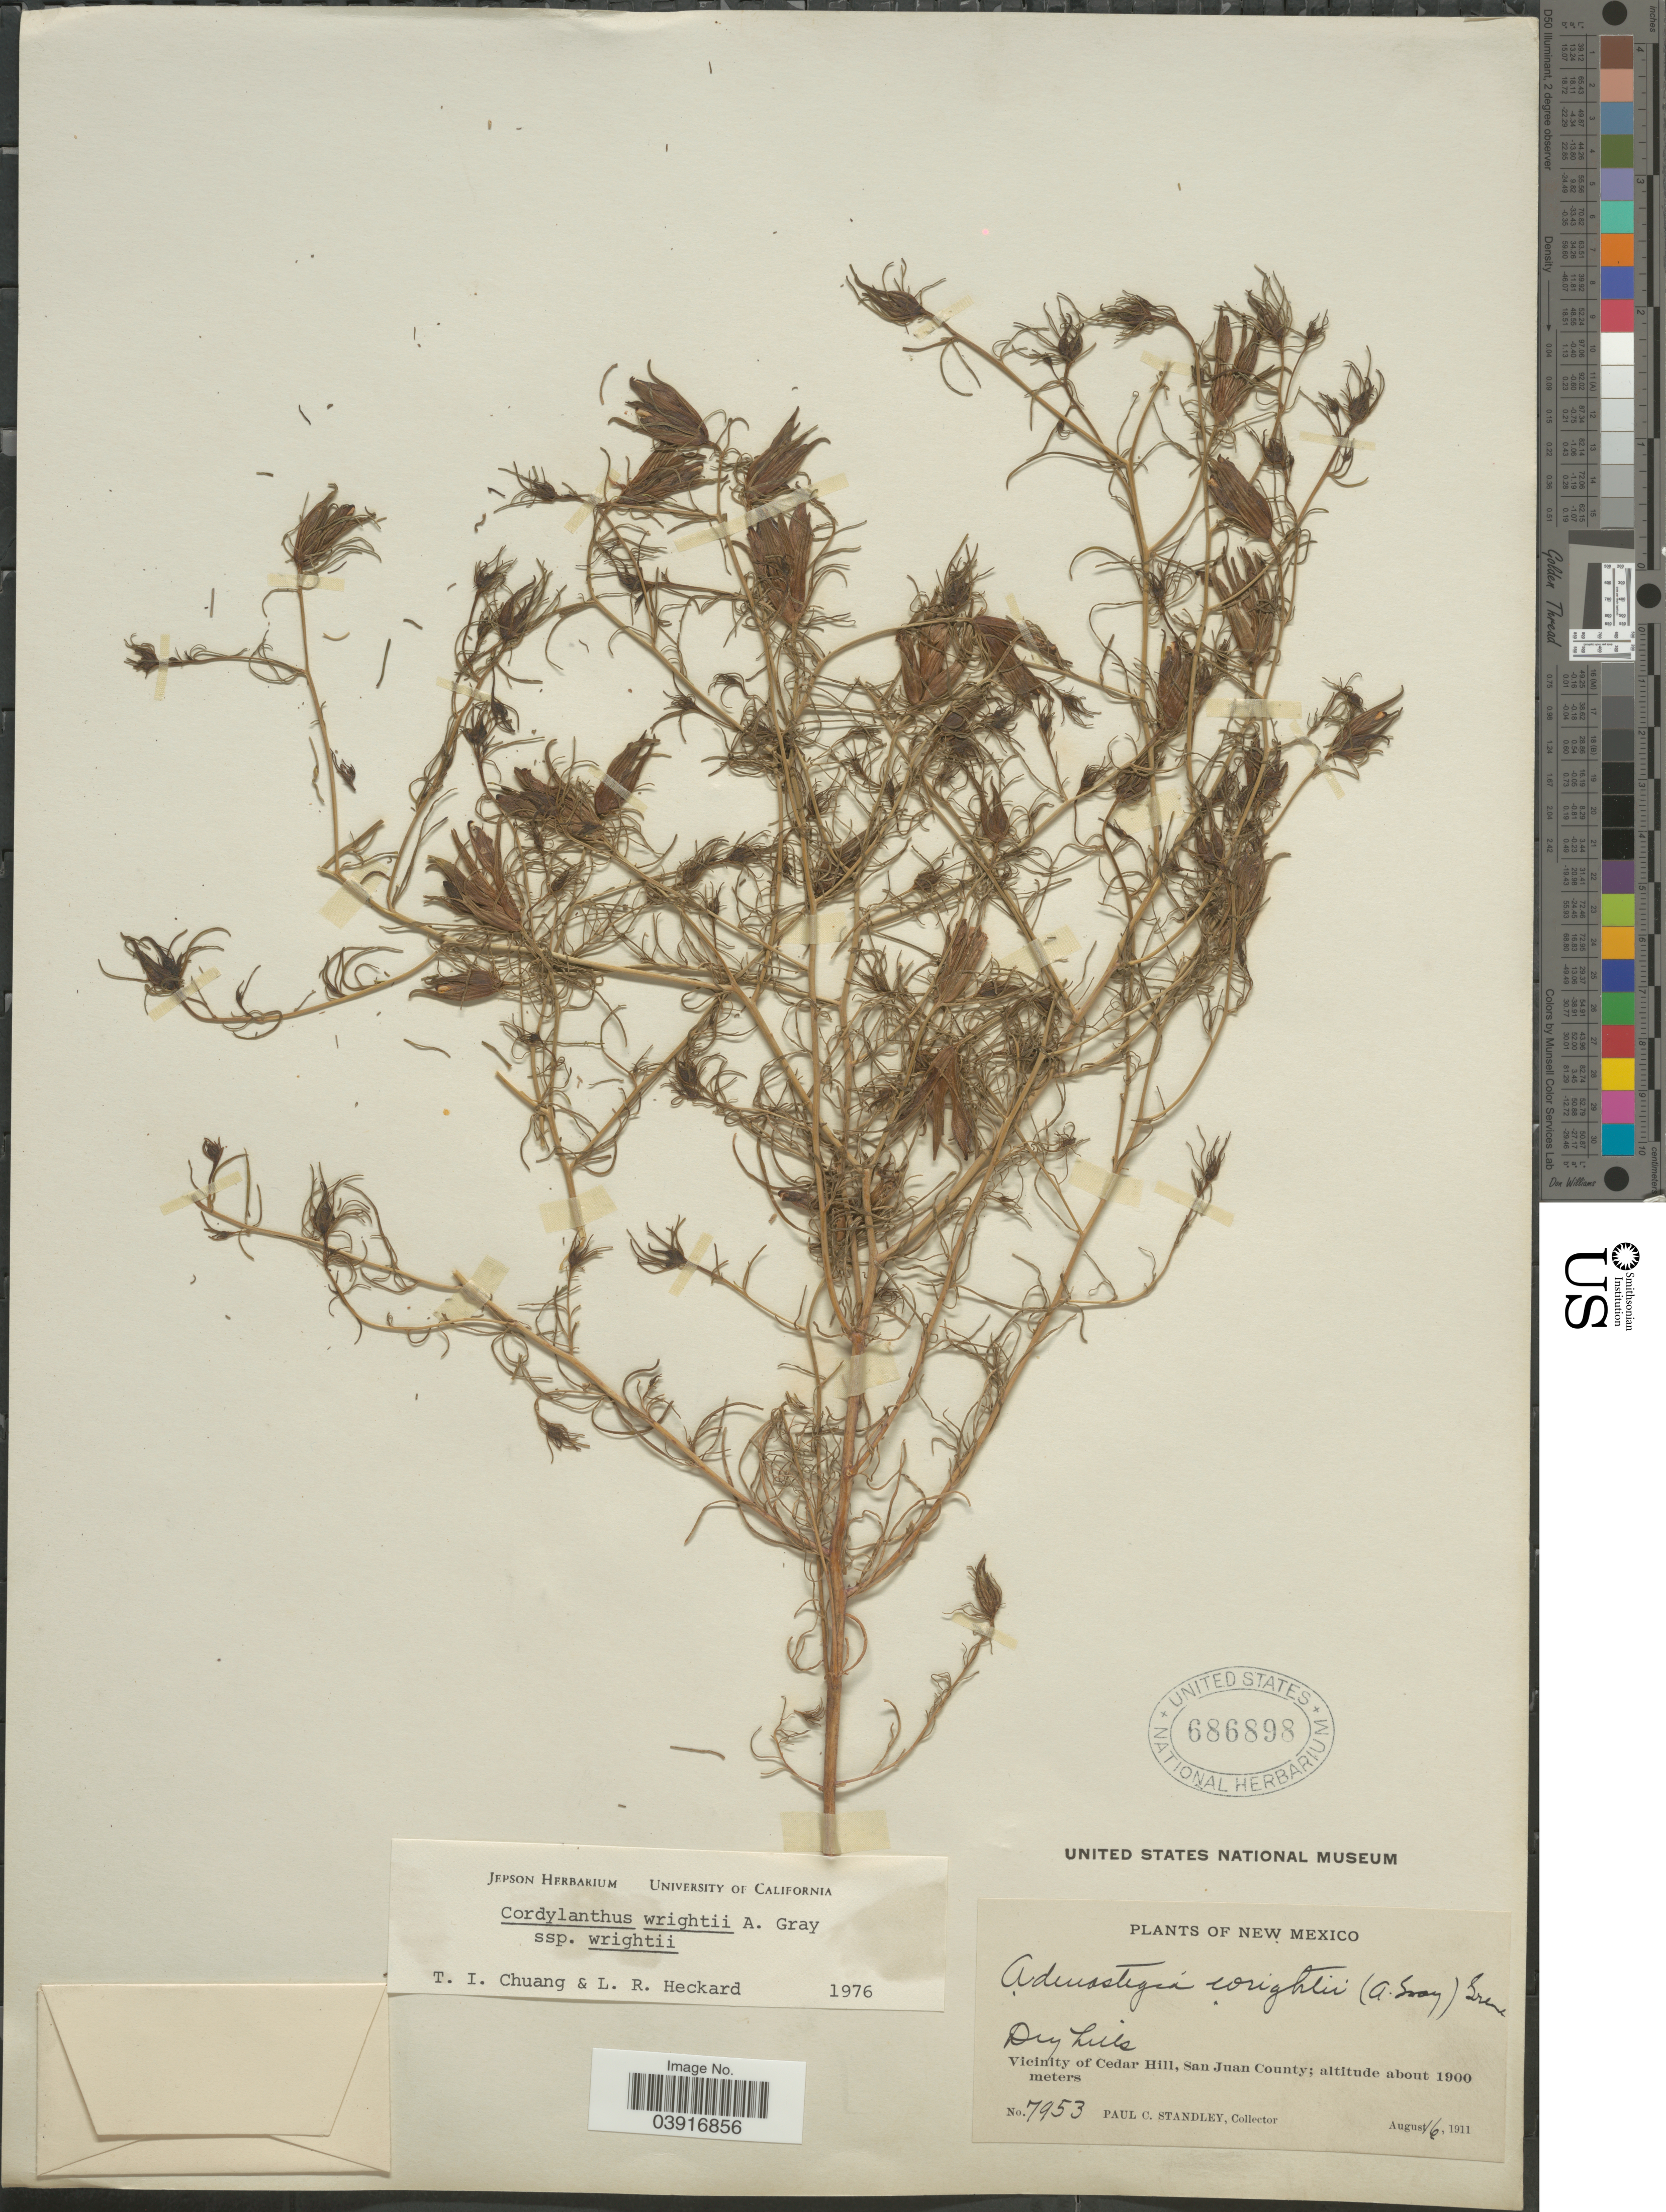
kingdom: Plantae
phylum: Tracheophyta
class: Magnoliopsida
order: Lamiales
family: Orobanchaceae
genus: Cordylanthus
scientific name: Cordylanthus wrightii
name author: A. Gray in Emory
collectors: P. C. Standley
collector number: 7953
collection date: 1911-08-16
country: United States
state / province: New Mexico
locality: Vicinity of Cedar Hill, San Juan County.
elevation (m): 1900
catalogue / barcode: US 686898